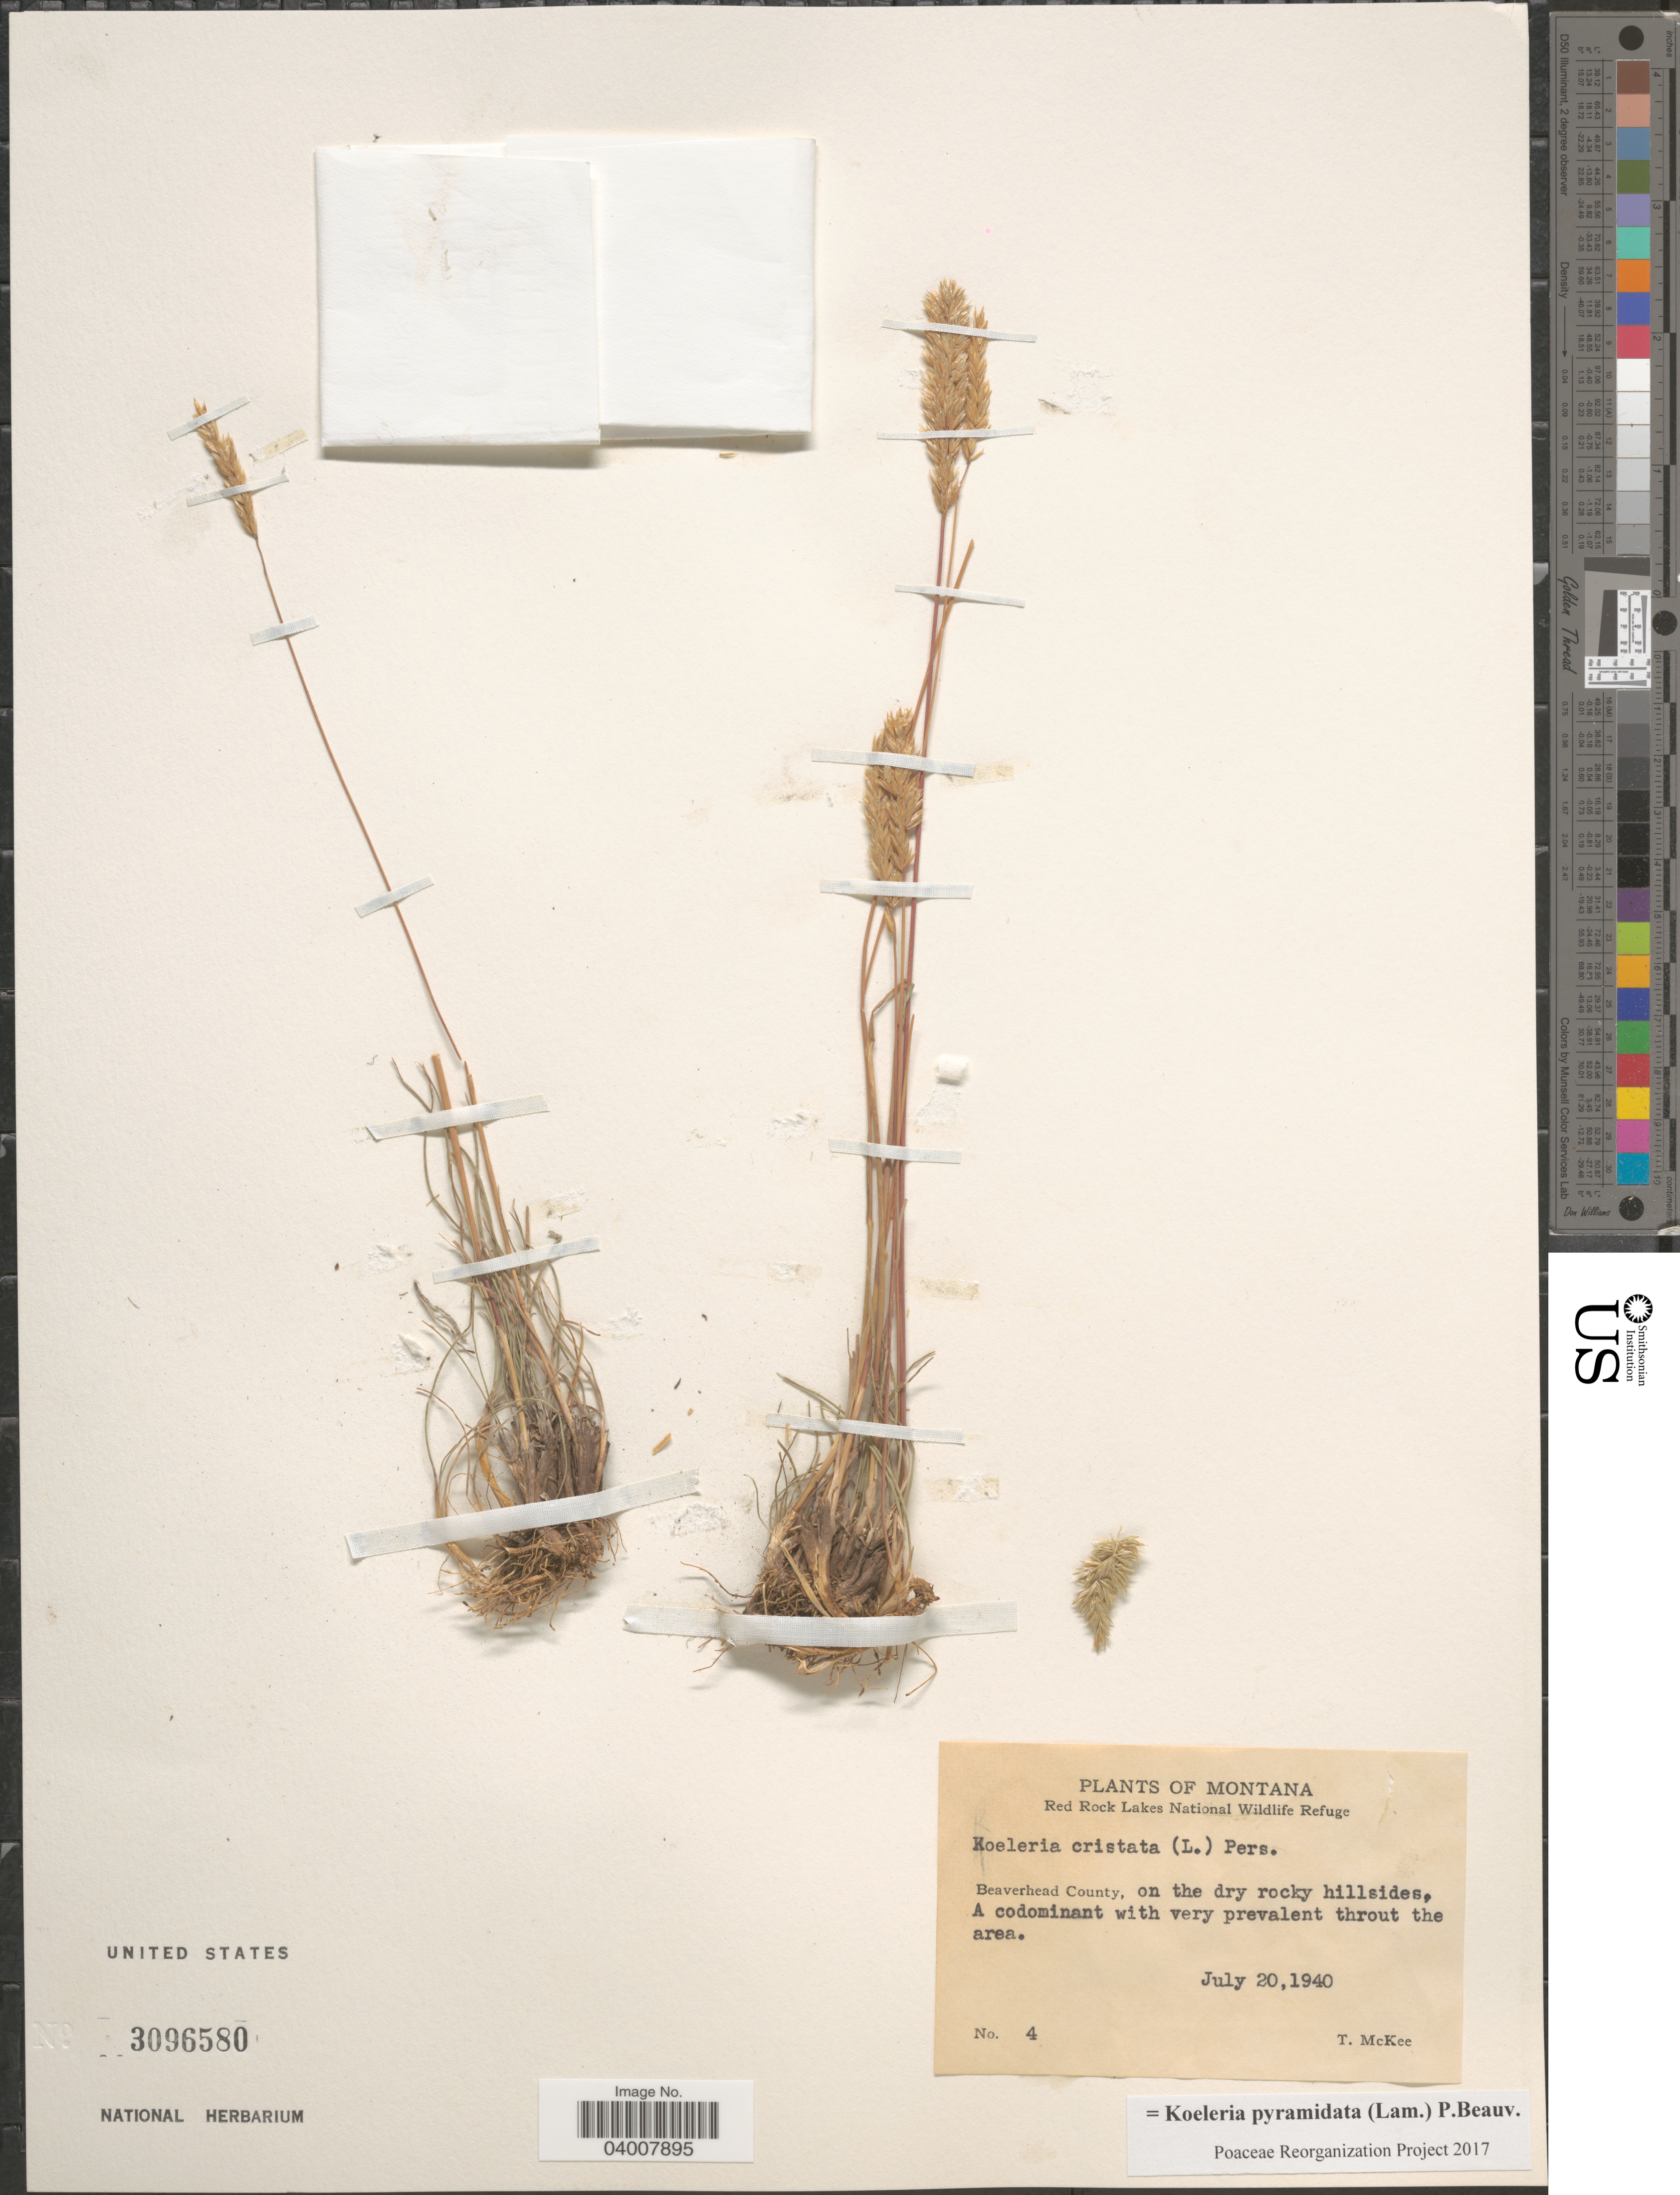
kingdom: Plantae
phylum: Tracheophyta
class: Liliopsida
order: Poales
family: Poaceae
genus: Koeleria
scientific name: Koeleria pyramidata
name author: (Lam.) P. Beauv.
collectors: T. McKee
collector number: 4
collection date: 1940-07-20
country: United States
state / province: Montana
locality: Red Rock Lakes National Wildlife Refuge. Beaverhead County.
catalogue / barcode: US 3096580